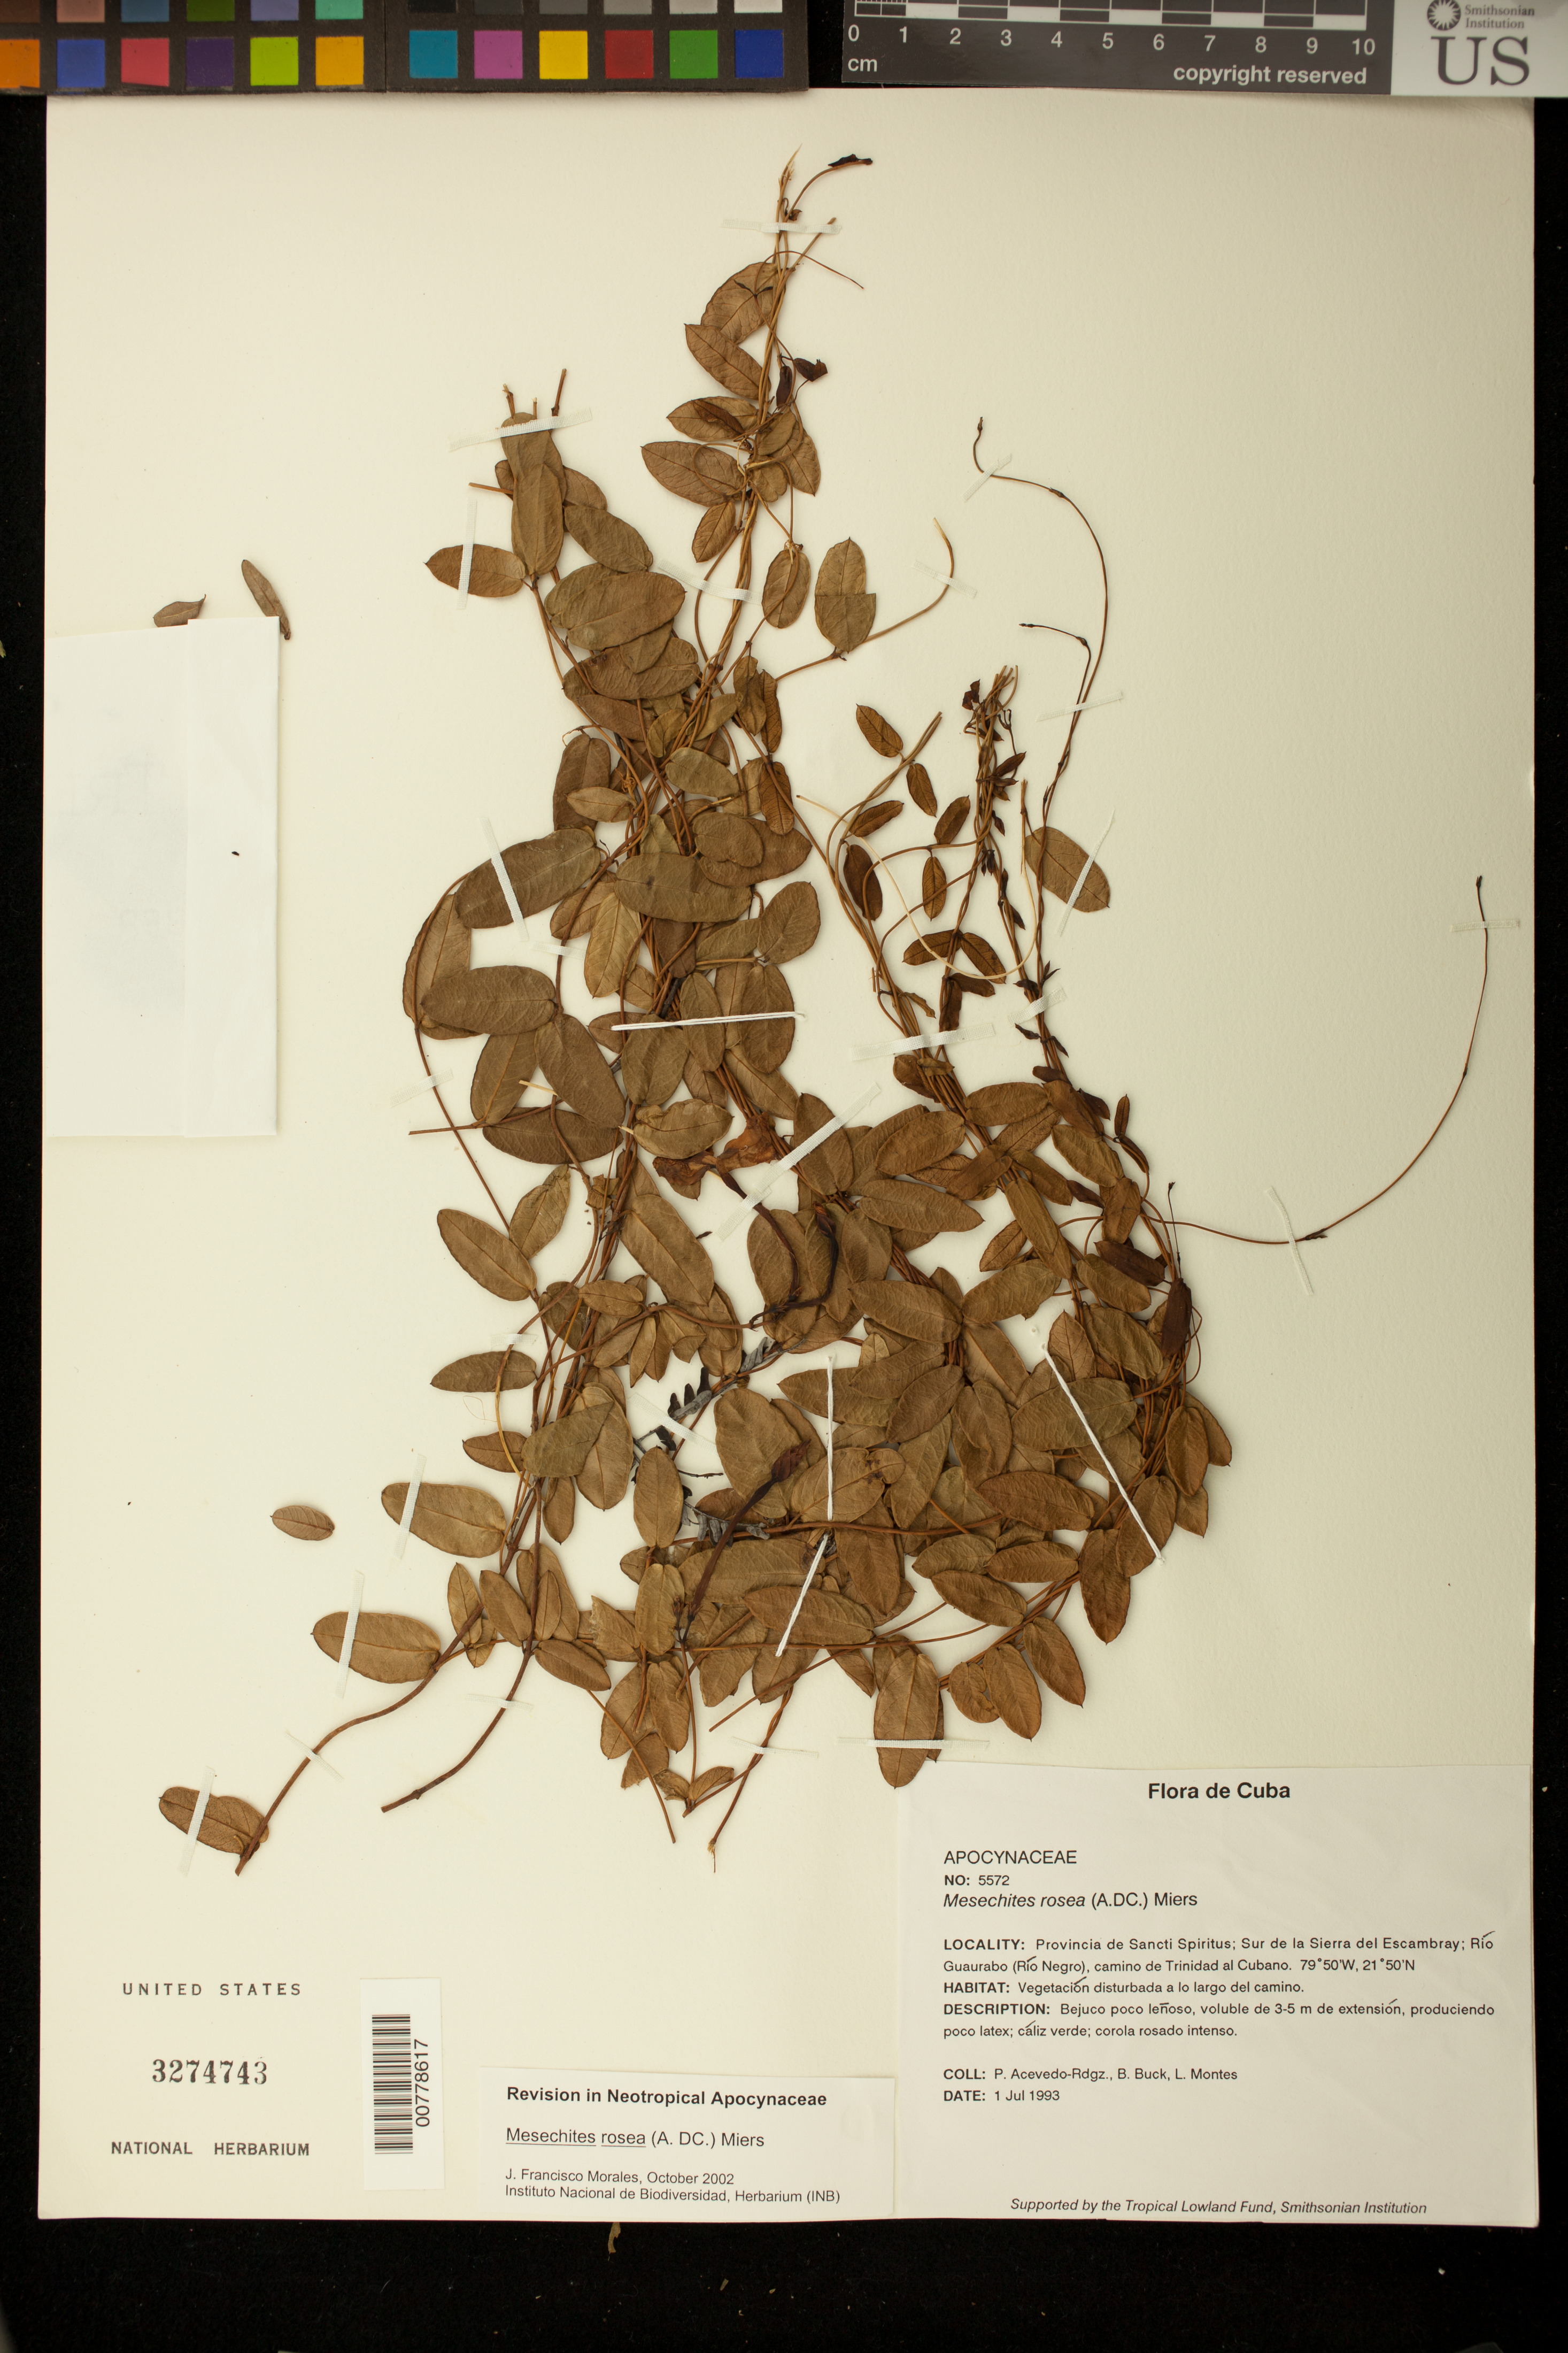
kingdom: Plantae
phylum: Tracheophyta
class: Magnoliopsida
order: Gentianales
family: Apocynaceae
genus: Mesechites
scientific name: Mesechites roseus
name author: (A. DC.) Miers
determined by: Morales, J. F.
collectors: P. Acevedo-Rodr., B. Buck & L. Montes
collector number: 5572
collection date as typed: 01 Jul 1993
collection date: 1993-07-01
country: Cuba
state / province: Sancti Spiritus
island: Cuba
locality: Sur de la Sierra del Escambray; Río Guaurabo (Río Negro), camino de Trinidad al Cubano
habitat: Vegetacion disturbada a lo largo del camino.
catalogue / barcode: US 3274743